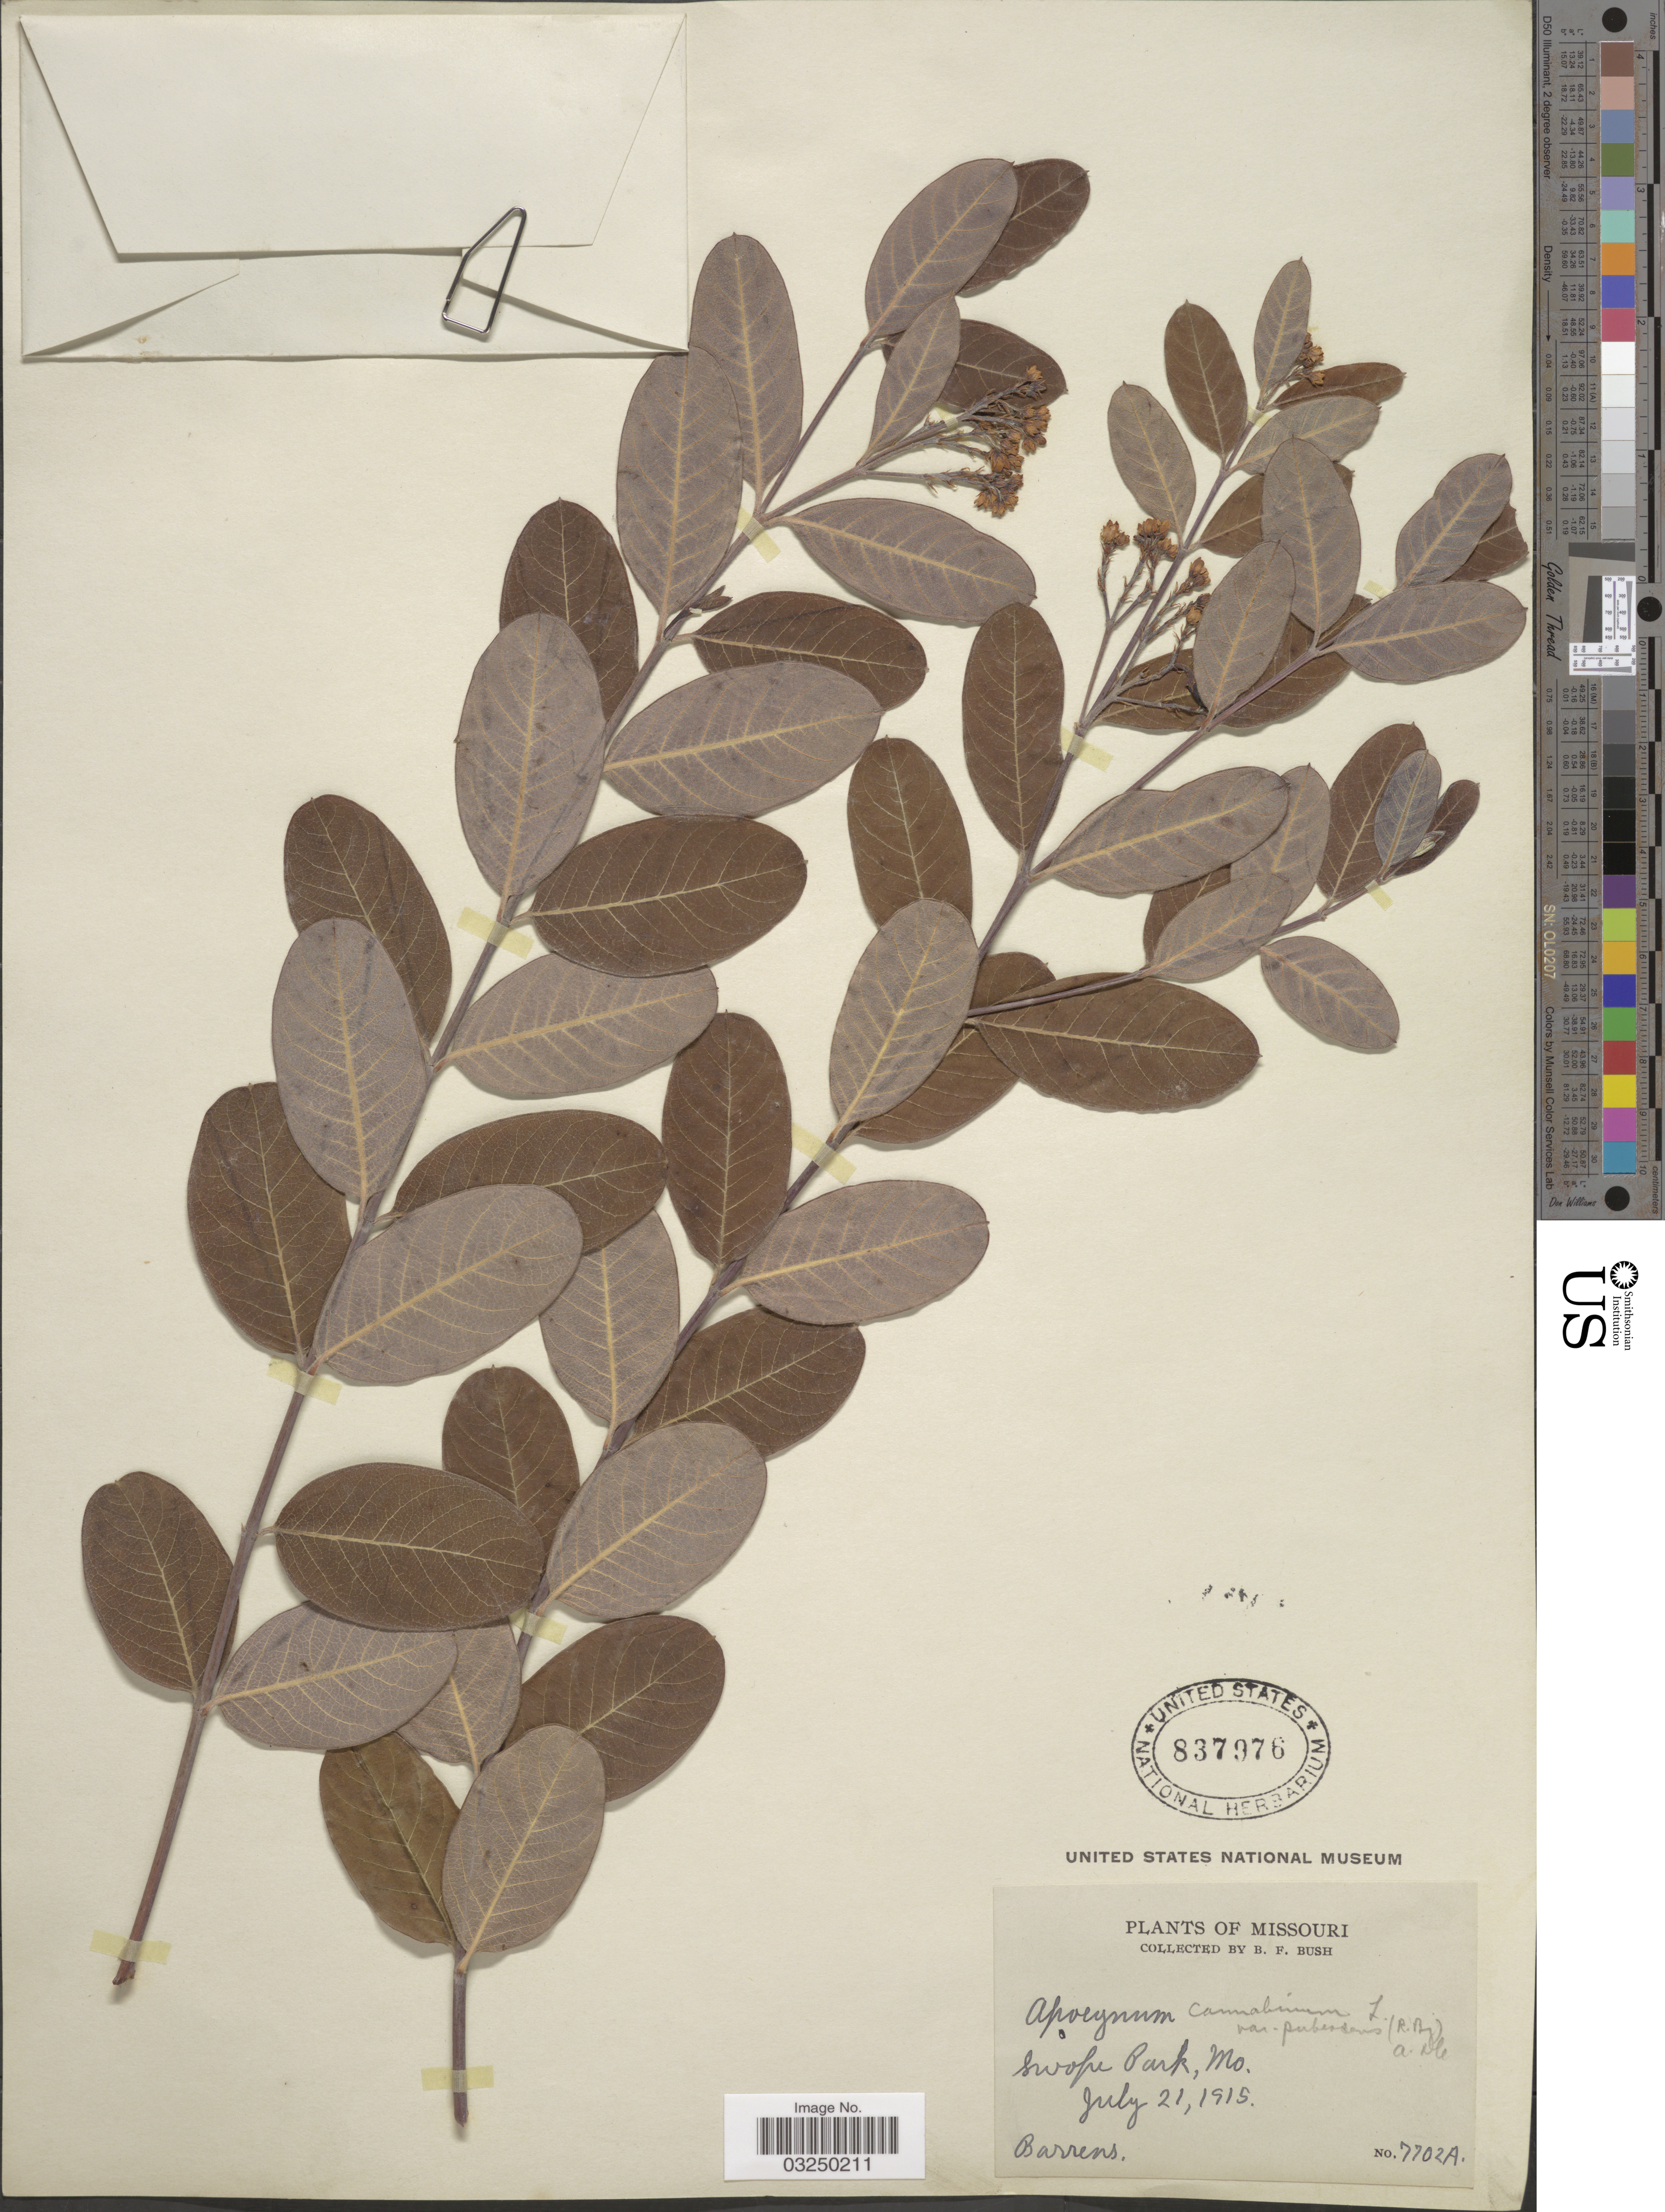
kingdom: Plantae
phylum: Tracheophyta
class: Magnoliopsida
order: Gentianales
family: Apocynaceae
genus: Apocynum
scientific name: Apocynum sp.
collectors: B. F. Bush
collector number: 7702A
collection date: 1915-07-21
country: United States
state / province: Missouri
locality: Swope Park.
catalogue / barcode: US 837976